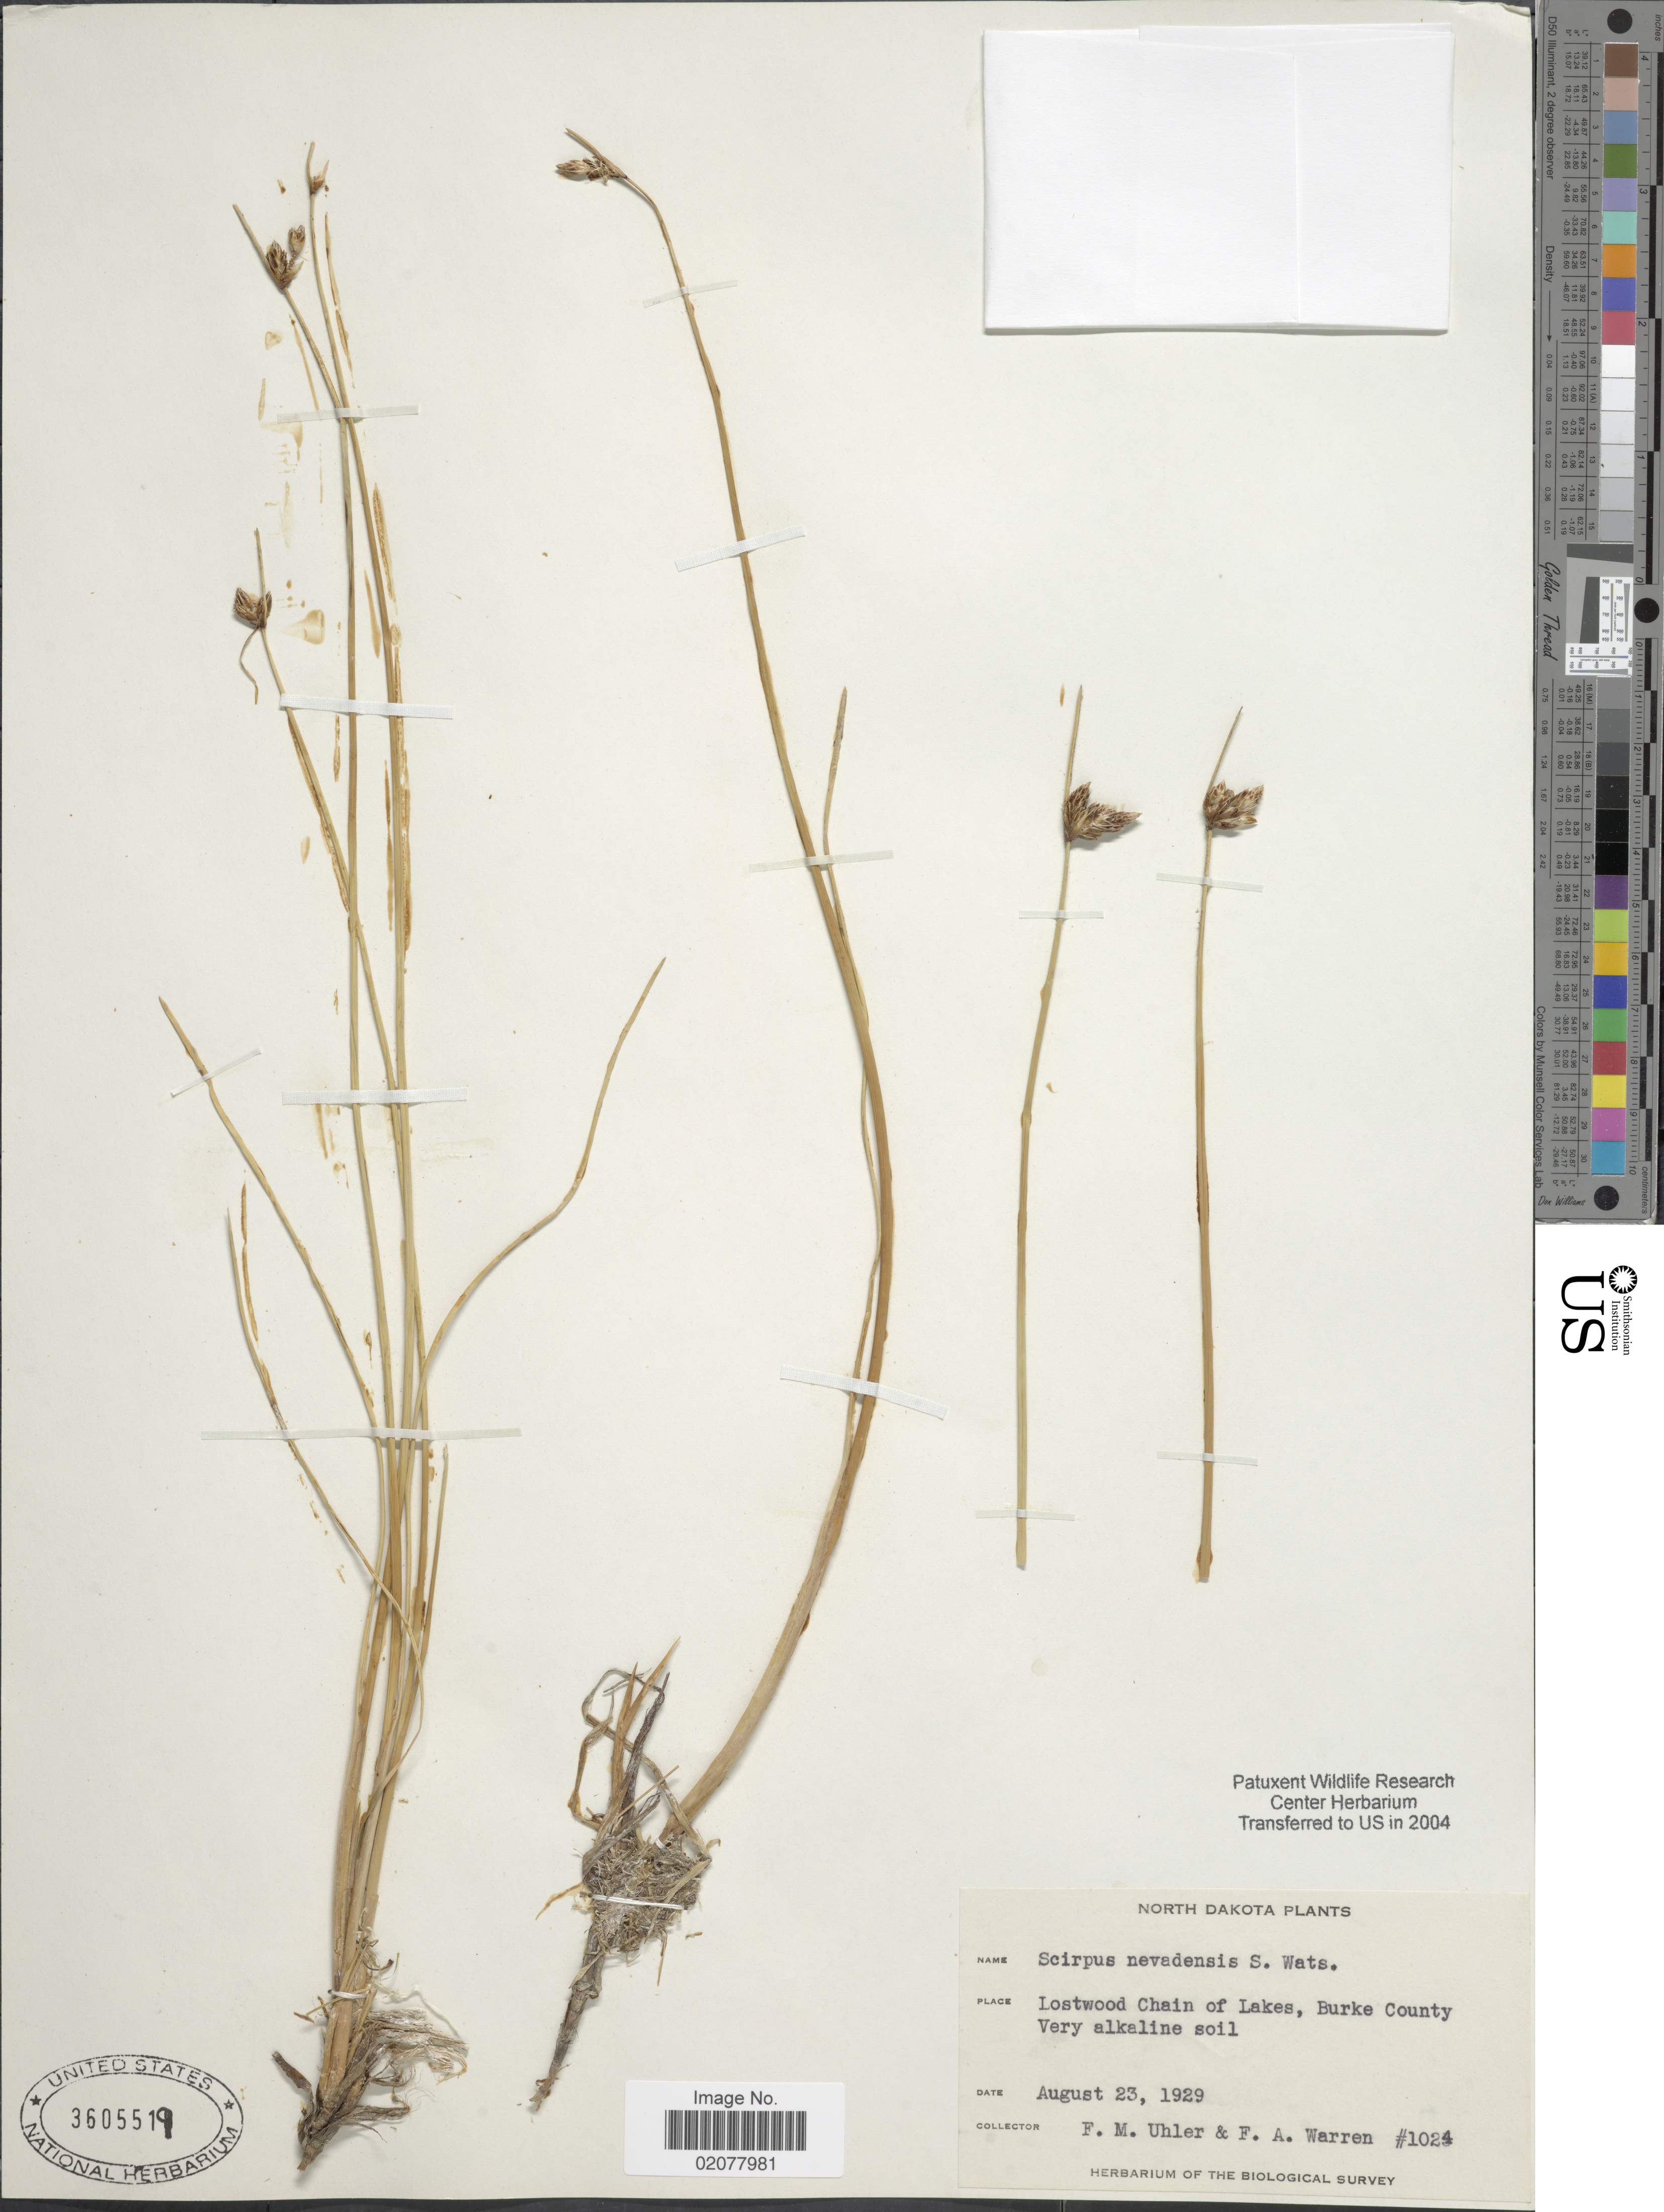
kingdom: Plantae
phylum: Tracheophyta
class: Liliopsida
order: Poales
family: Cyperaceae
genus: Amphiscirpus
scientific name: Amphiscirpus nevadensis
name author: (S. Watson) Oteng-Yeb.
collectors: F. M. Uhler & F. Warren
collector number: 1024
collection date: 1929-08-23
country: United States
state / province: North Dakota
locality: Lostwood Chain of Lakes, Burke County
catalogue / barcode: US 3605519